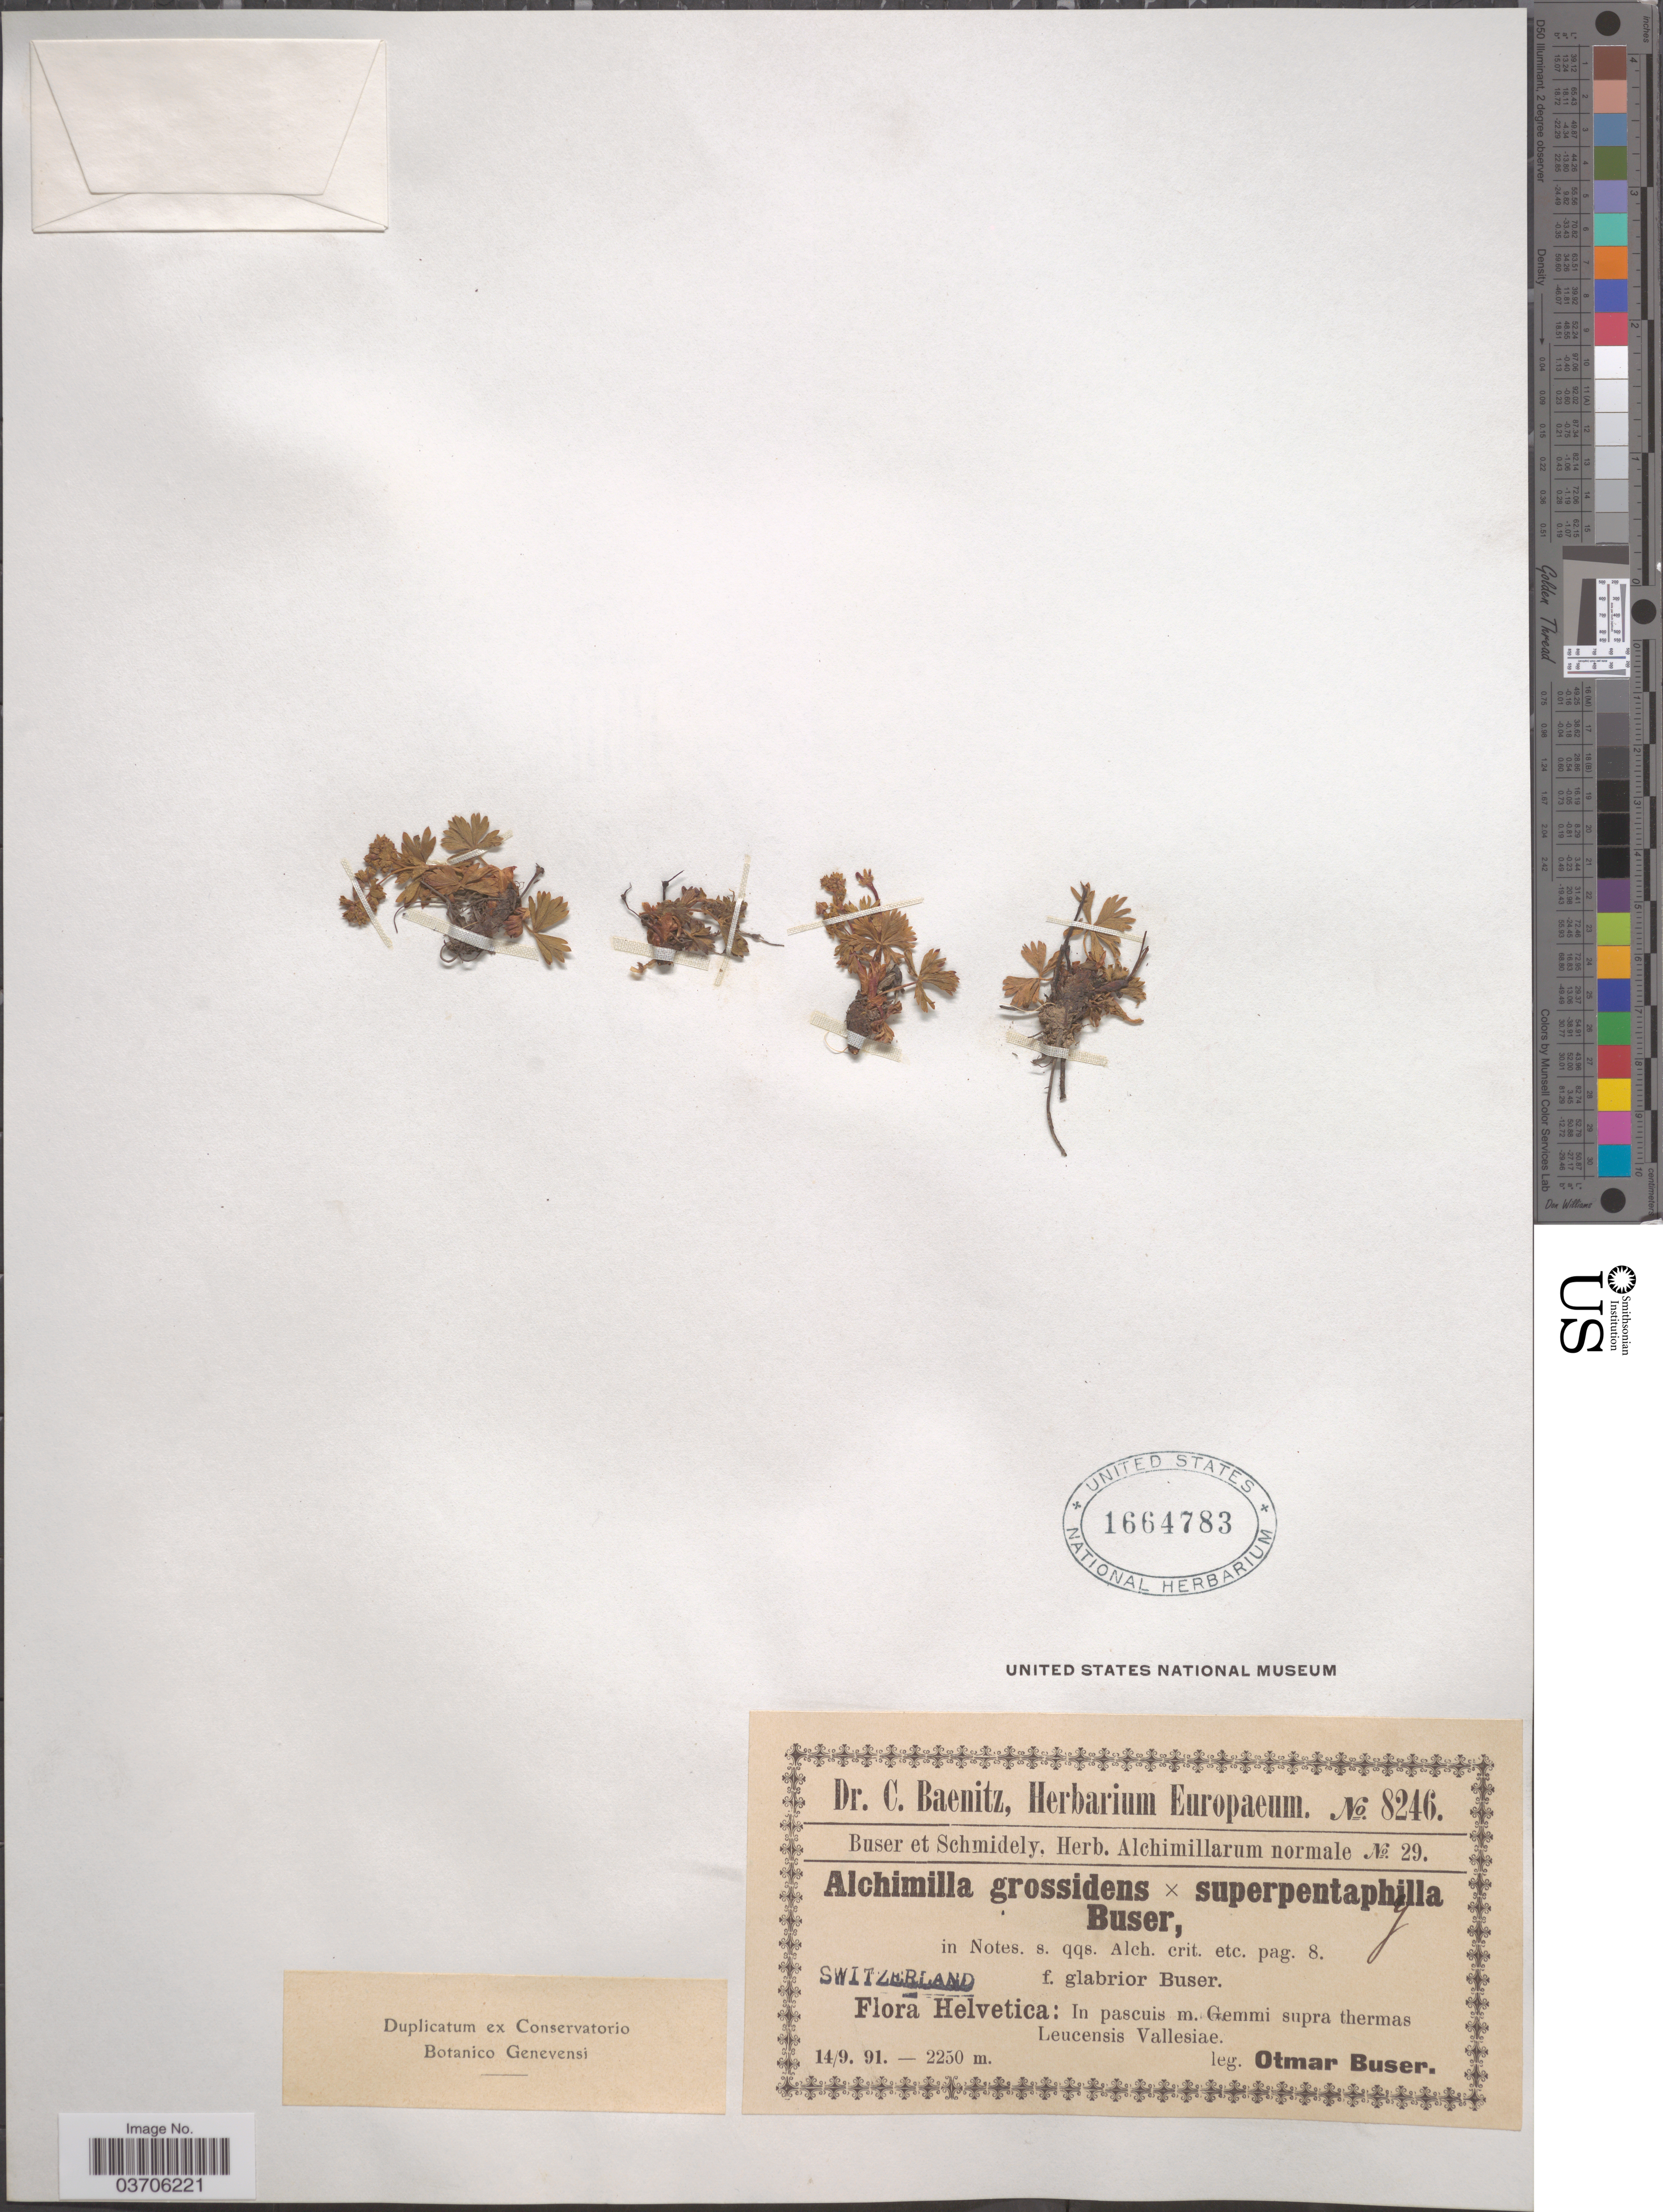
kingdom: Plantae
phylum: Tracheophyta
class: Magnoliopsida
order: Rosales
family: Rosaceae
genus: Alchemilla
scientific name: Alchemilla grossidens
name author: Buser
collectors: O. Buser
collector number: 8246/29?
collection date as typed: Transcribed d/m/y: 14/9/91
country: Switzerland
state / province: Valais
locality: Helvetica: In pascuis m. Gemmi supra thermas Leucensis Vallesiae.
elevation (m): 2250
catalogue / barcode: US 1664783